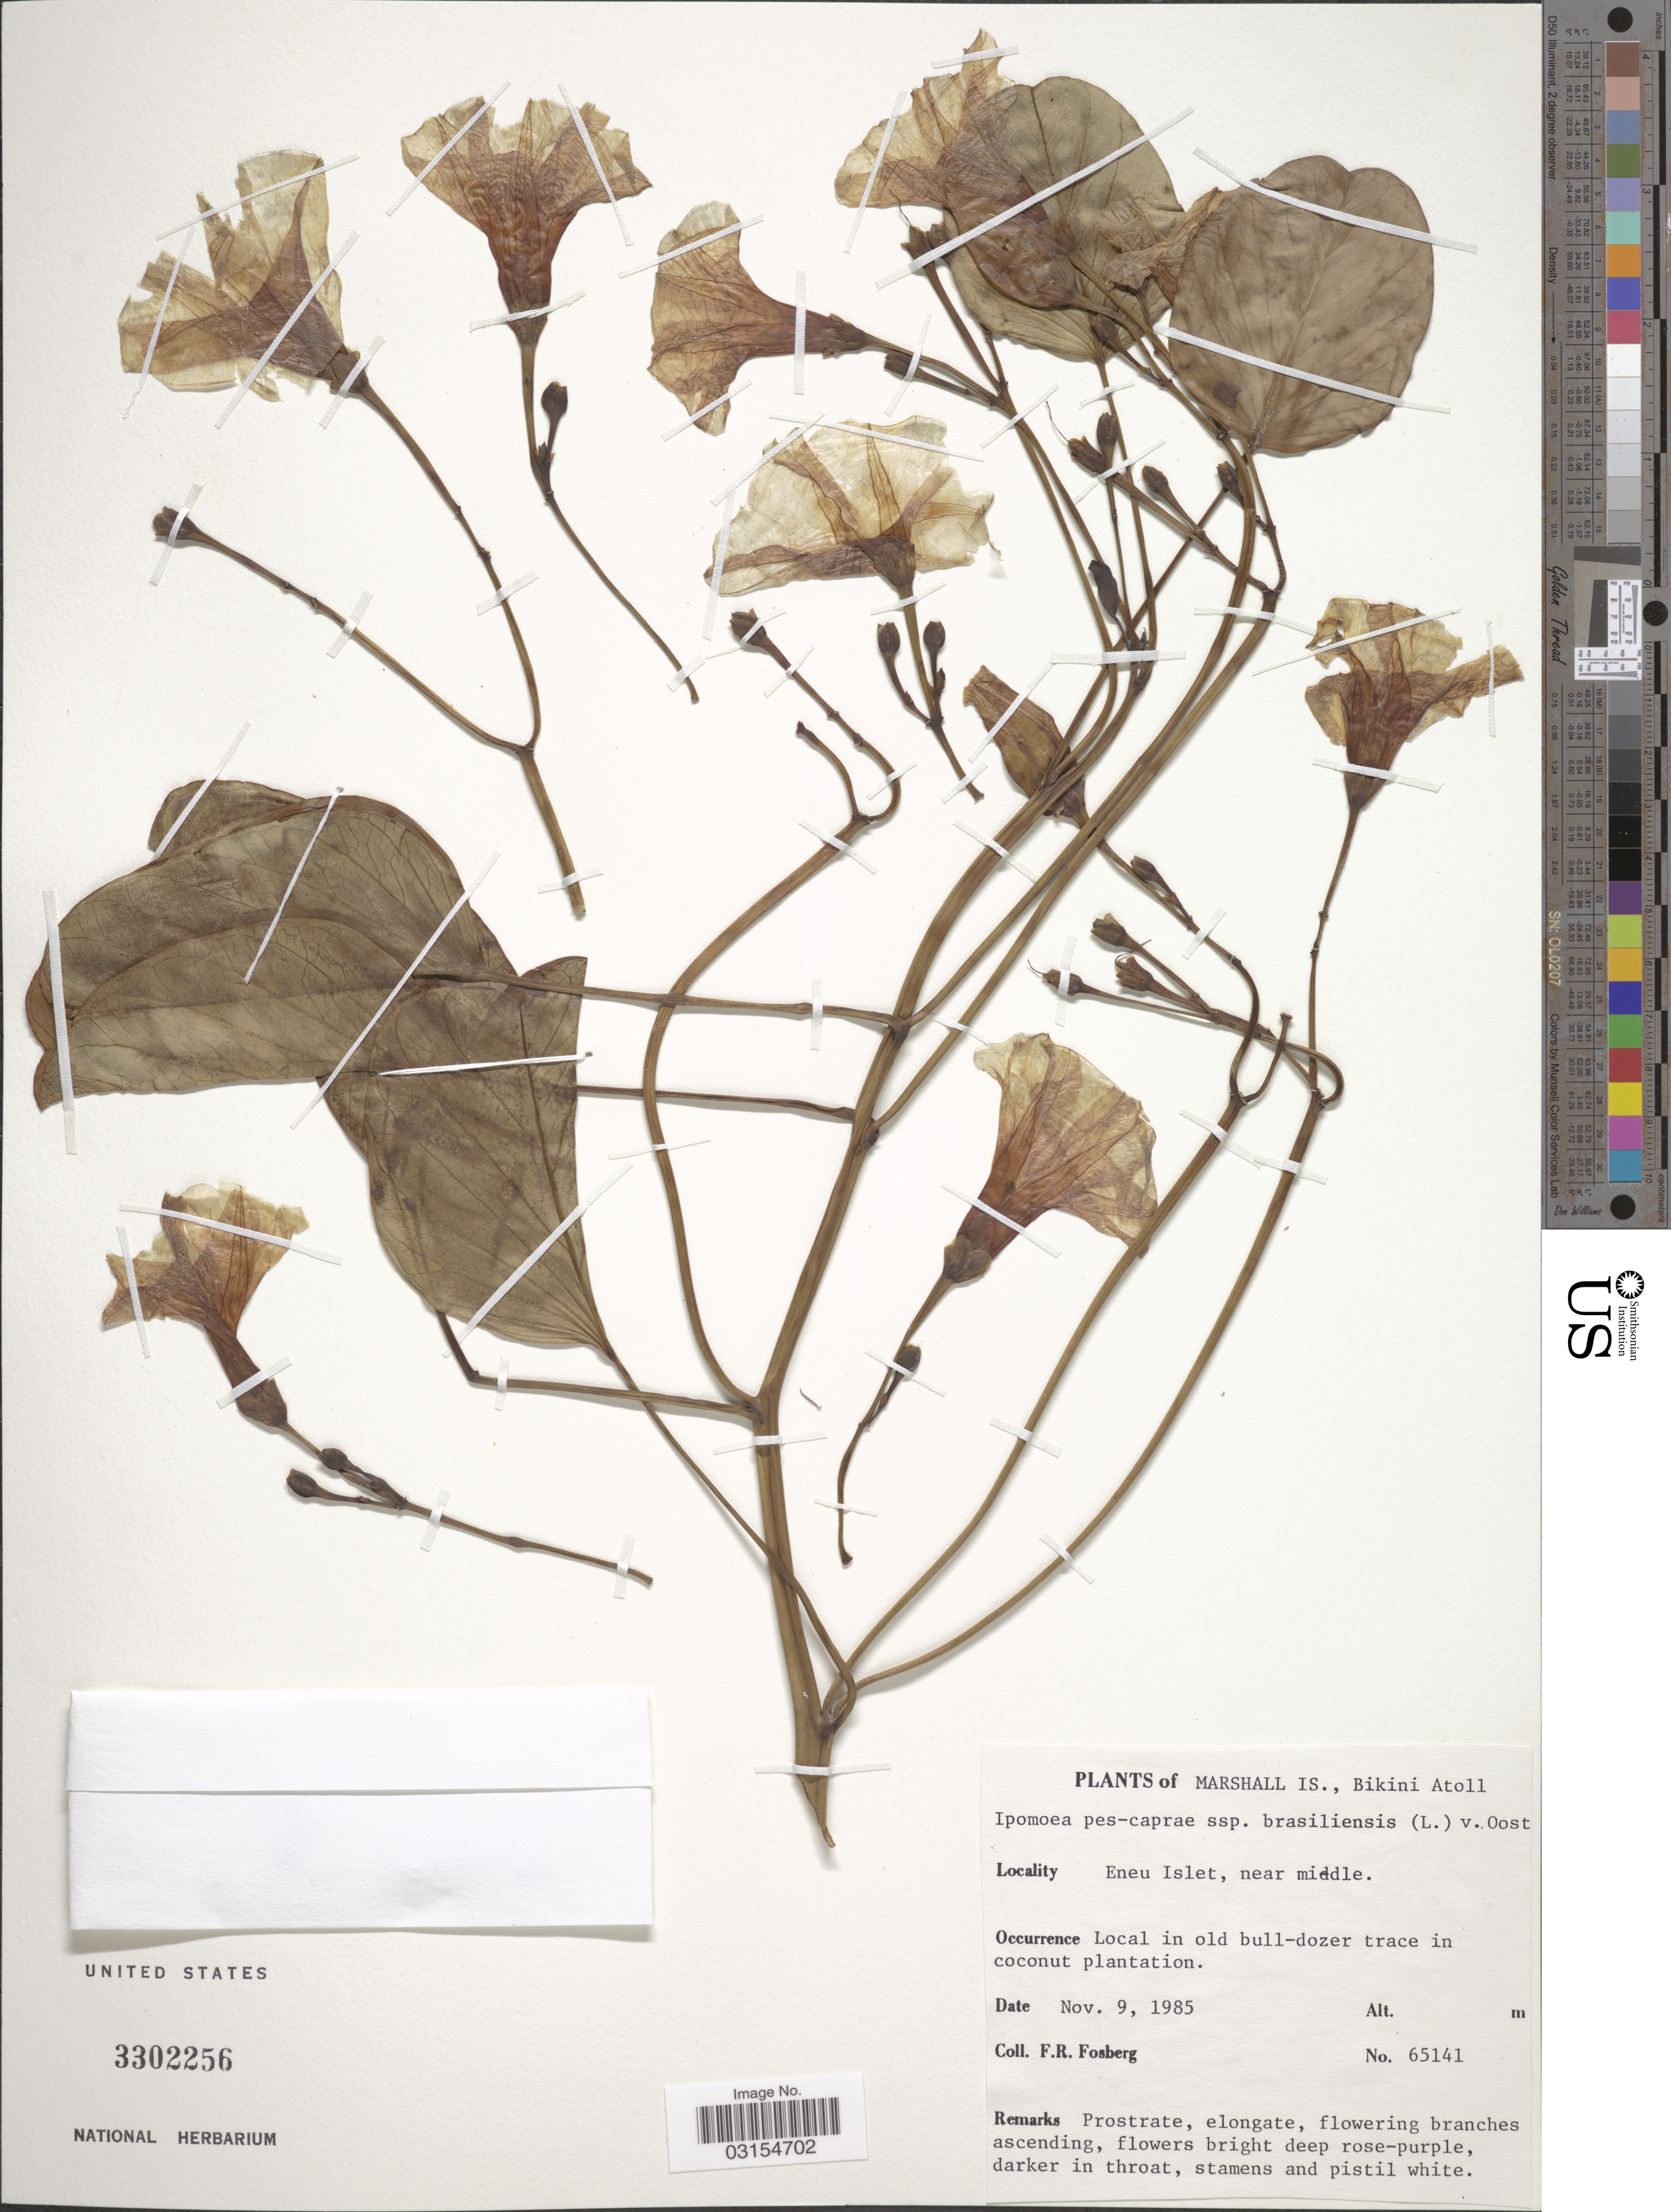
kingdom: Plantae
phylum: Tracheophyta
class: Magnoliopsida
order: Solanales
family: Convolvulaceae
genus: Ipomoea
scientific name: Ipomoea pes-caprae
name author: (L.) R. Br.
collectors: F. R. Fosberg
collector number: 65141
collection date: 1985-11-09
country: Marshall Islands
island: Bikini Atoll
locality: Marshall Is., Bikini Atoll, Eneu Islet, near middle.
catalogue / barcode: US 3302256